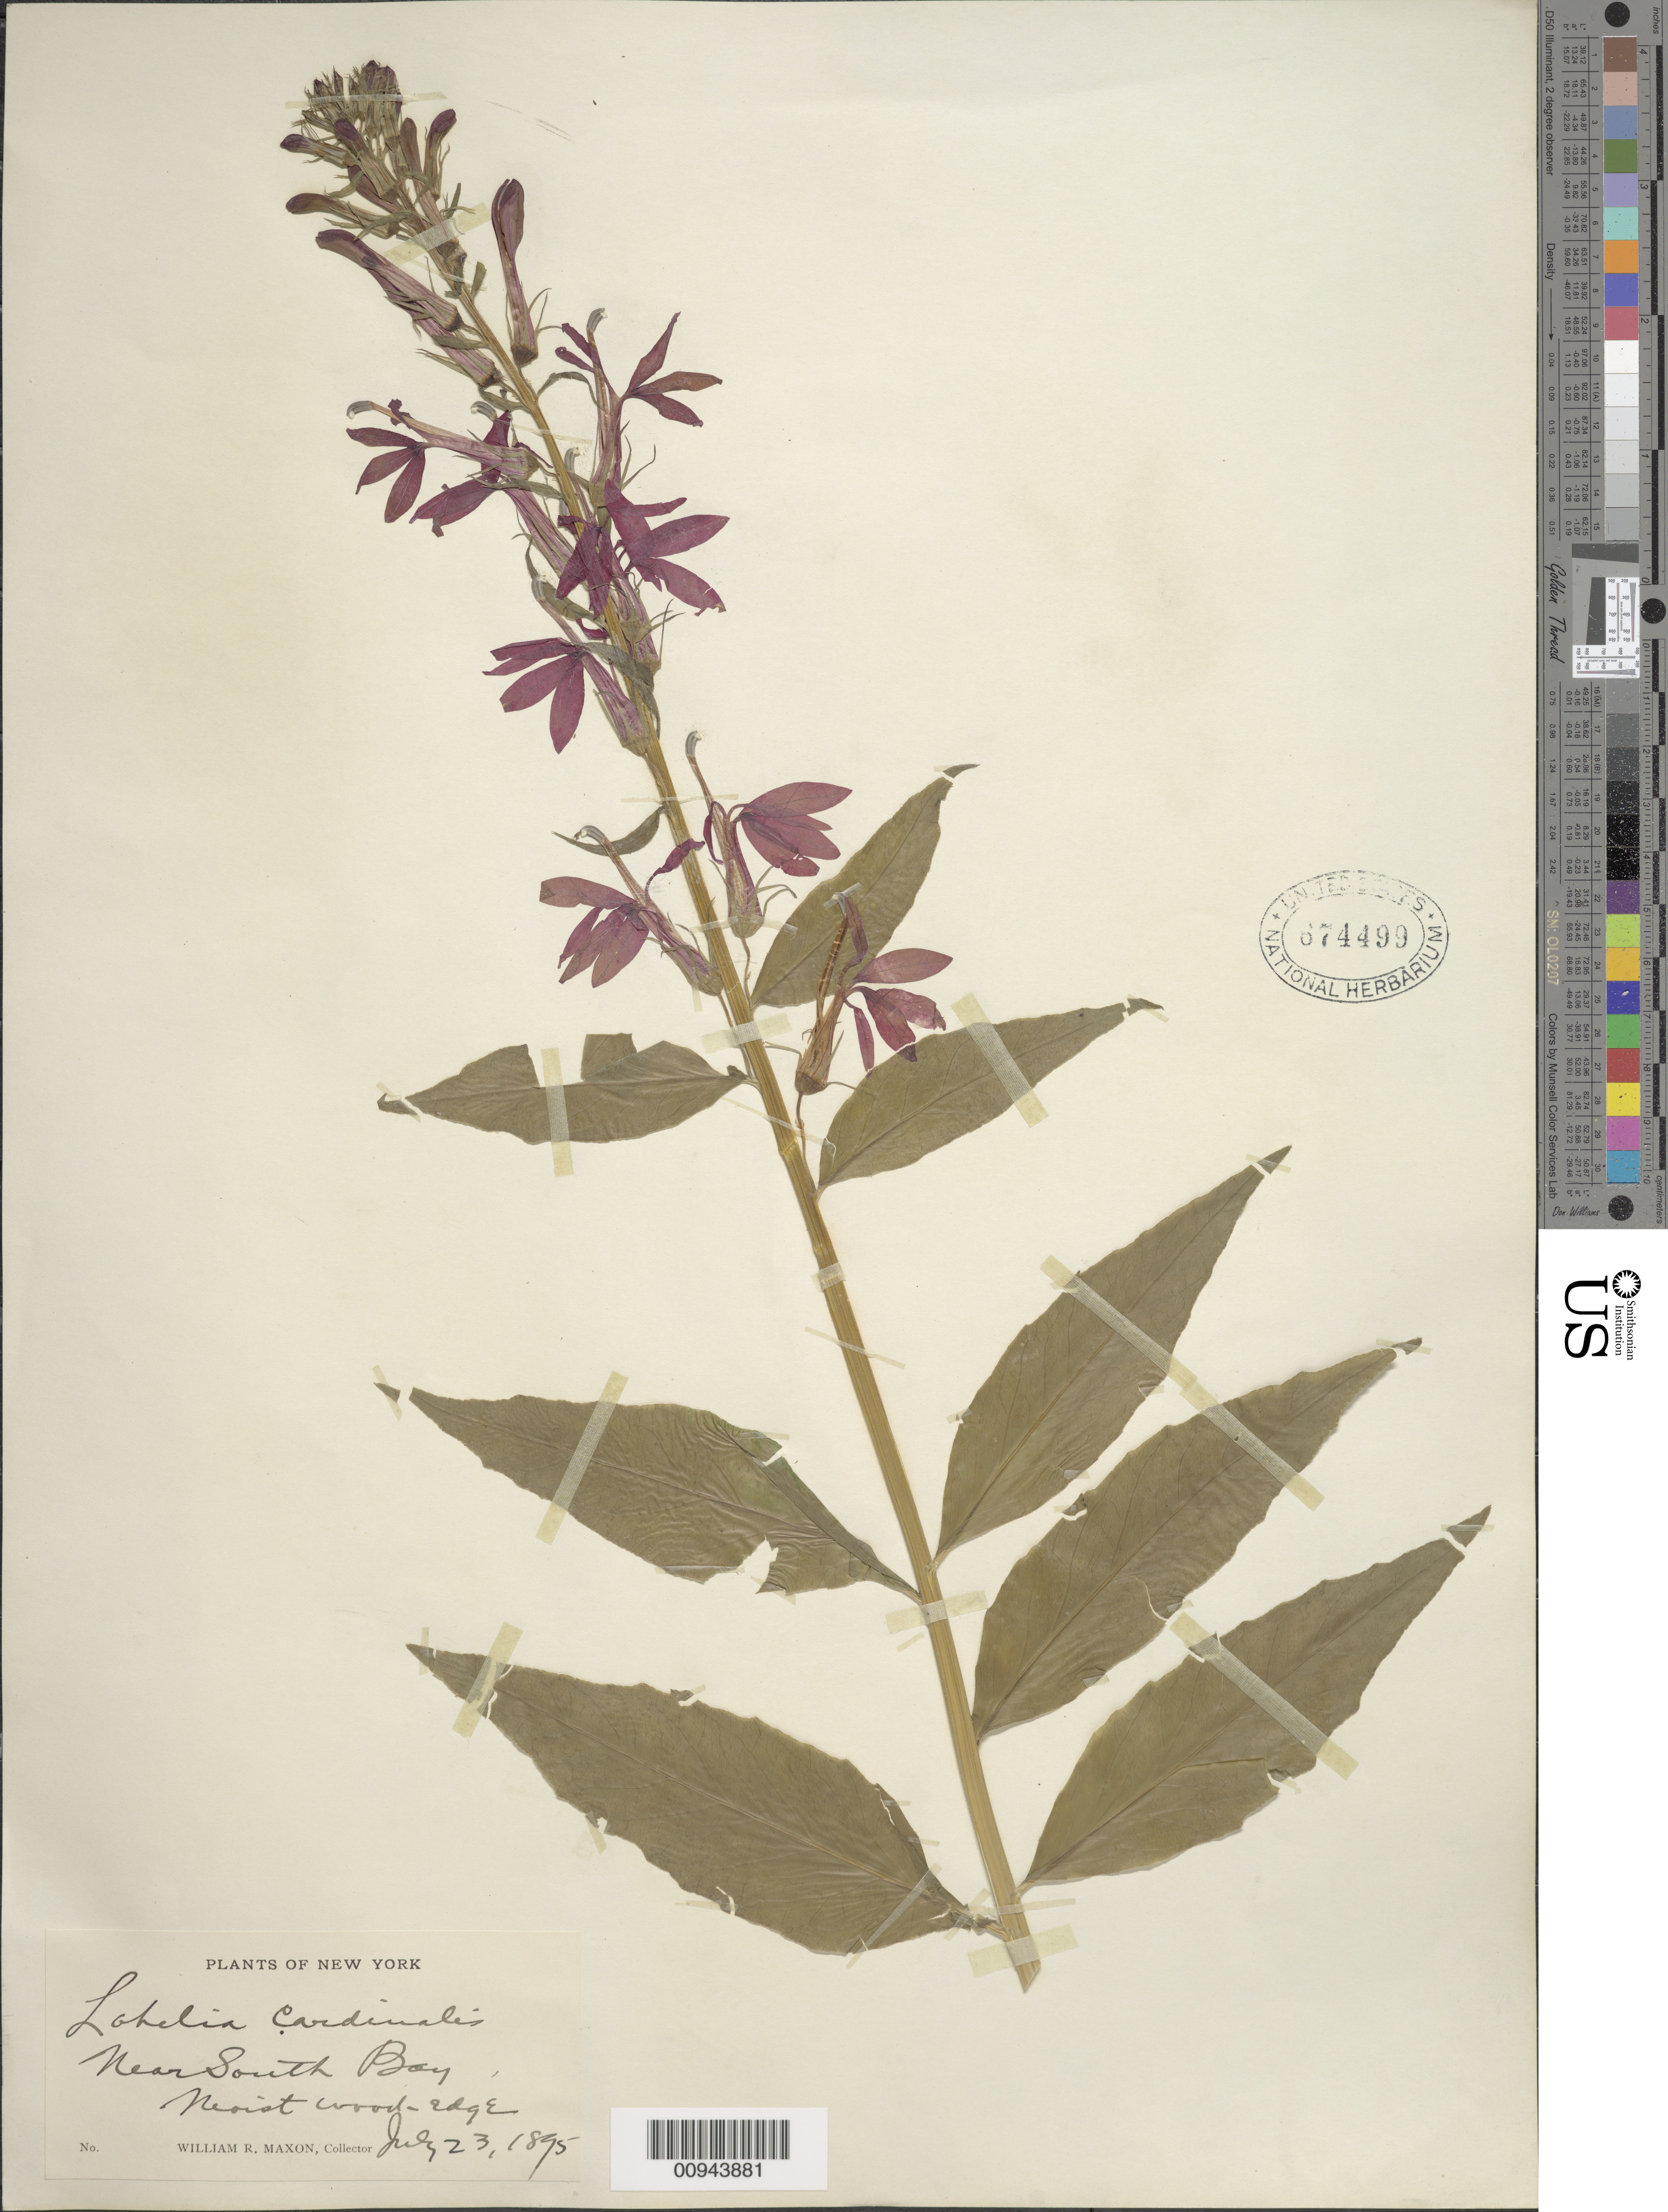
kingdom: Plantae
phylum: Tracheophyta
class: Magnoliopsida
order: Asterales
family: Campanulaceae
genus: Lobelia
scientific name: Lobelia cardinalis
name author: L.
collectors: W. R. Maxon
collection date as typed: July 23, 1895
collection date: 1895-07-23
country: United States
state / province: New York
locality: Near South Bay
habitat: moist wood edge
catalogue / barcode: US 674499